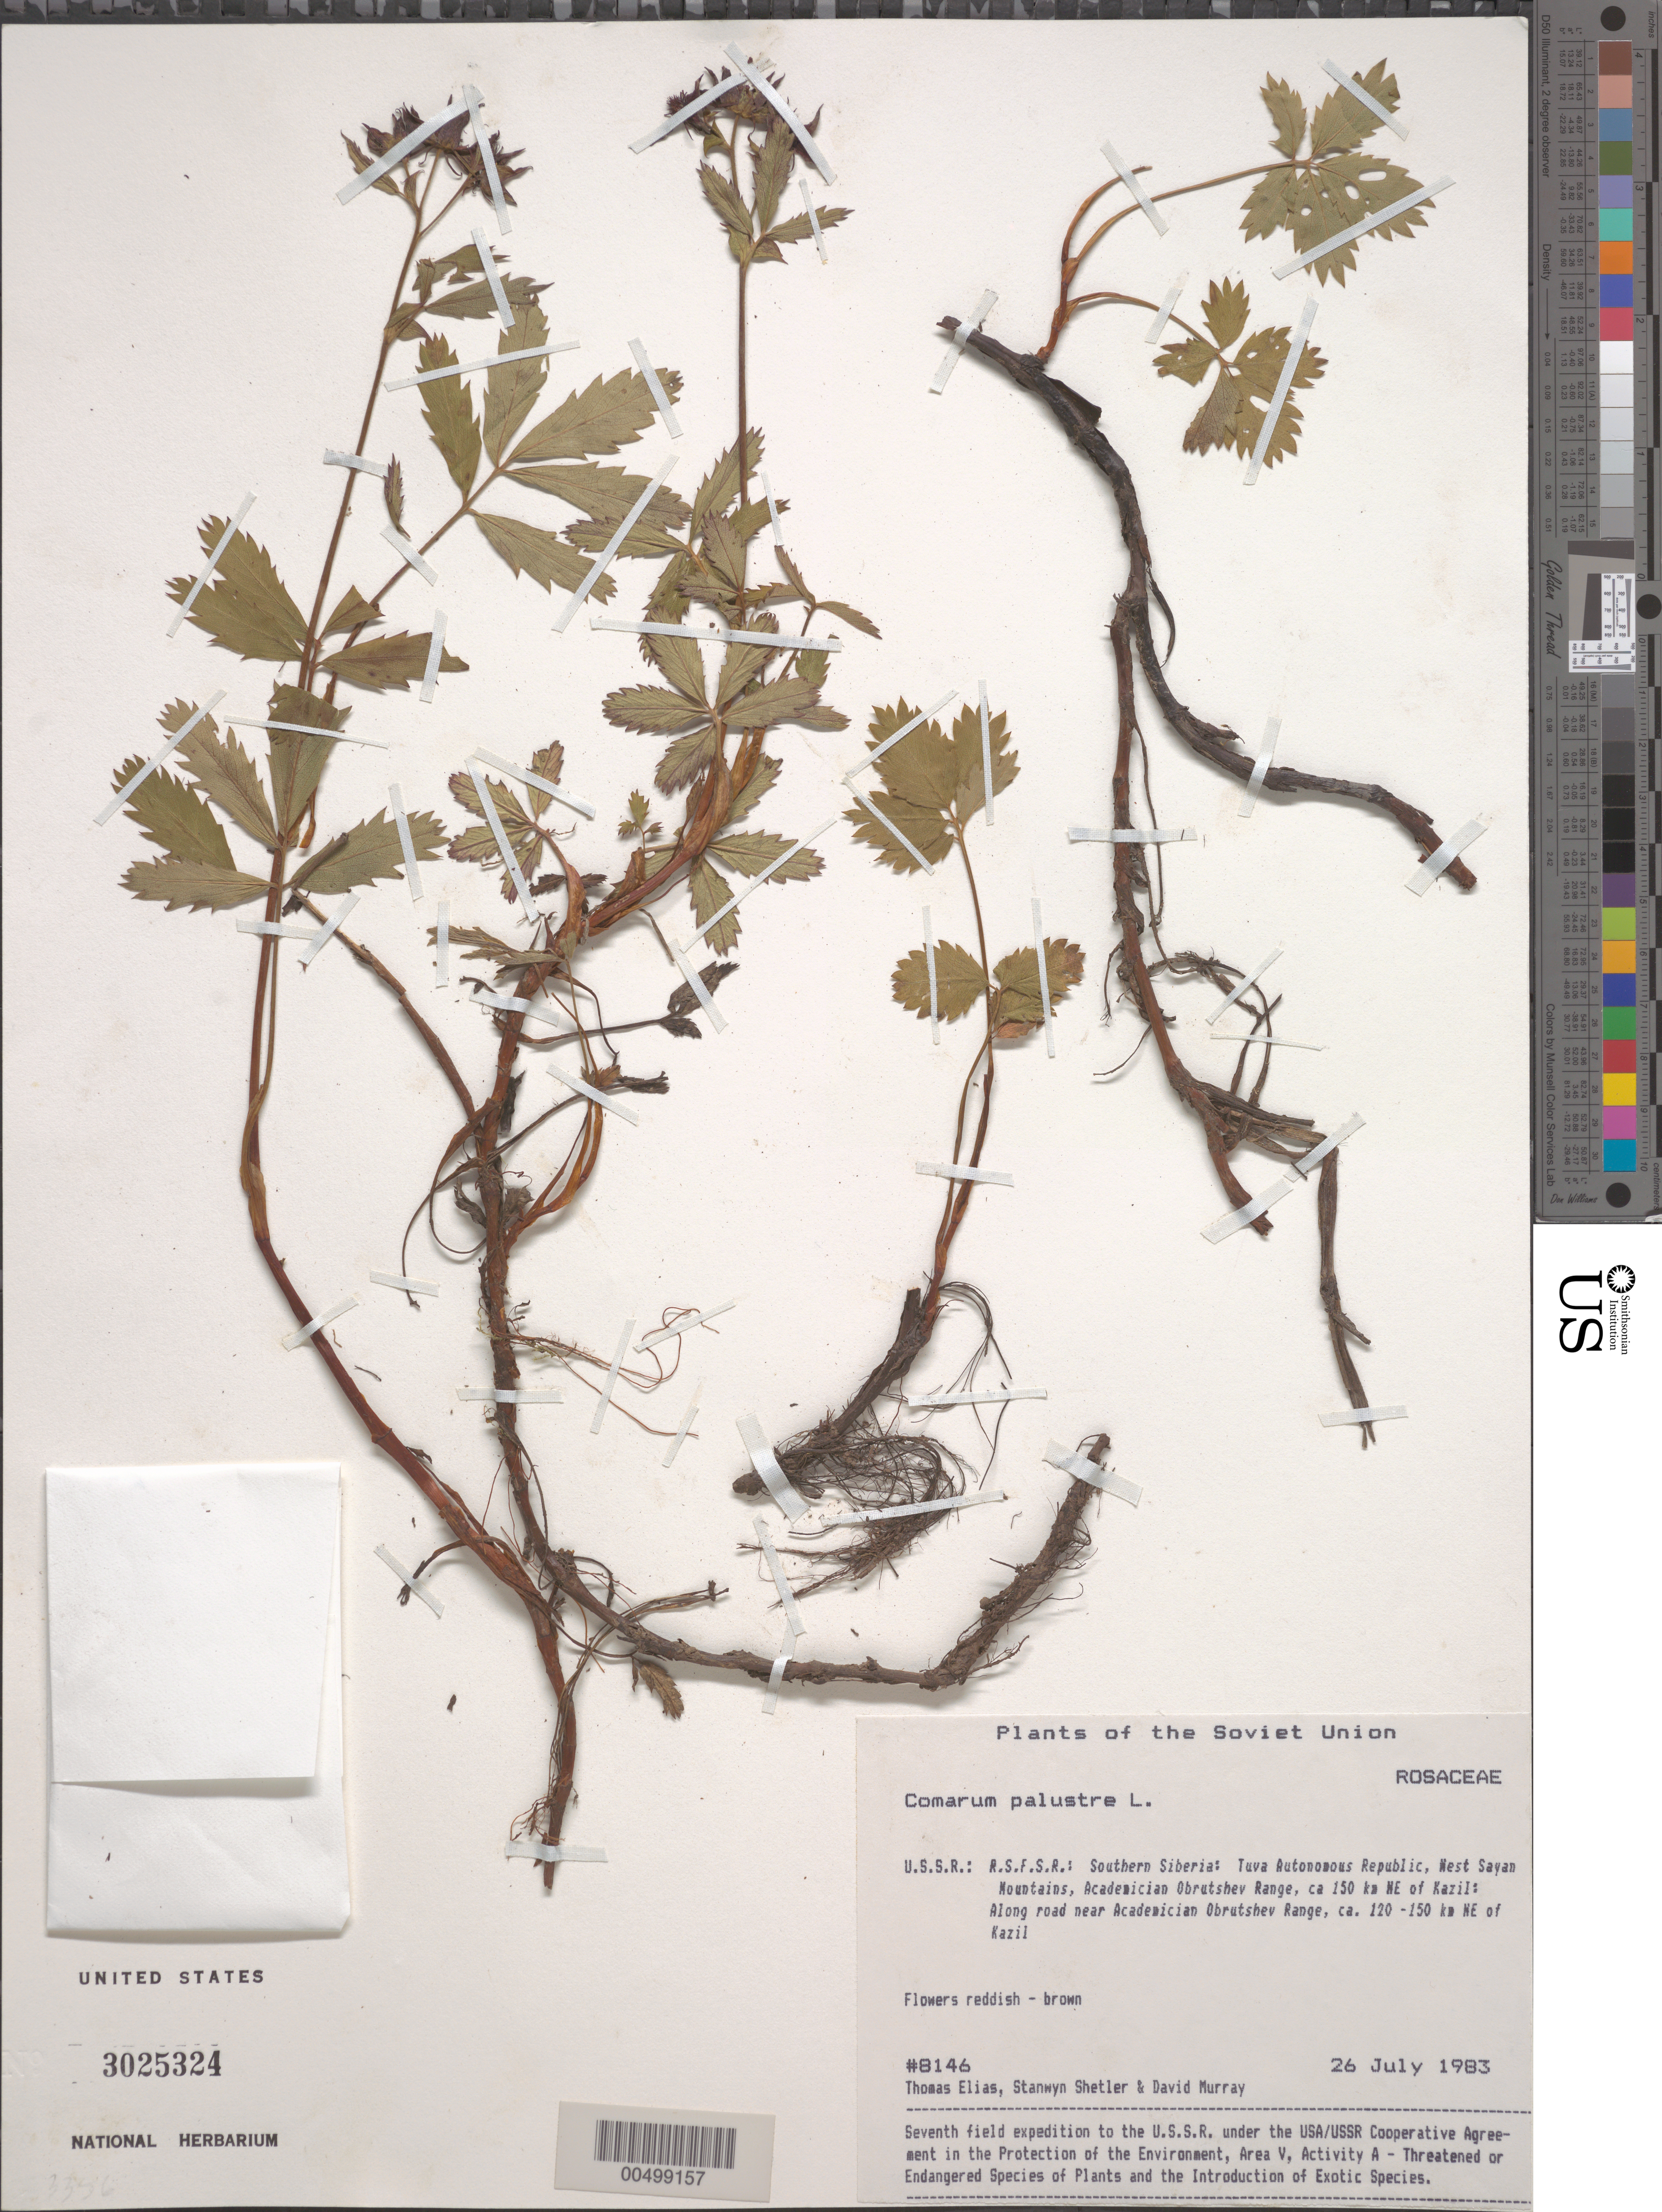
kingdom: Plantae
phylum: Tracheophyta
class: Magnoliopsida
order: Rosales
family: Rosaceae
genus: Comarum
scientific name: Comarum palustre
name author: L.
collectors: T. Elias, S. Shetler & D. F. Murray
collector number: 8146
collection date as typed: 26 Jul 1983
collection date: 1983-07-26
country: Russian Federation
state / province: Tuva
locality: West Sayan Mountains, along road near Academician Obrutshev Range, ca. 120-150 km NE of Kazil [Kyzyl]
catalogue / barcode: US 3025324